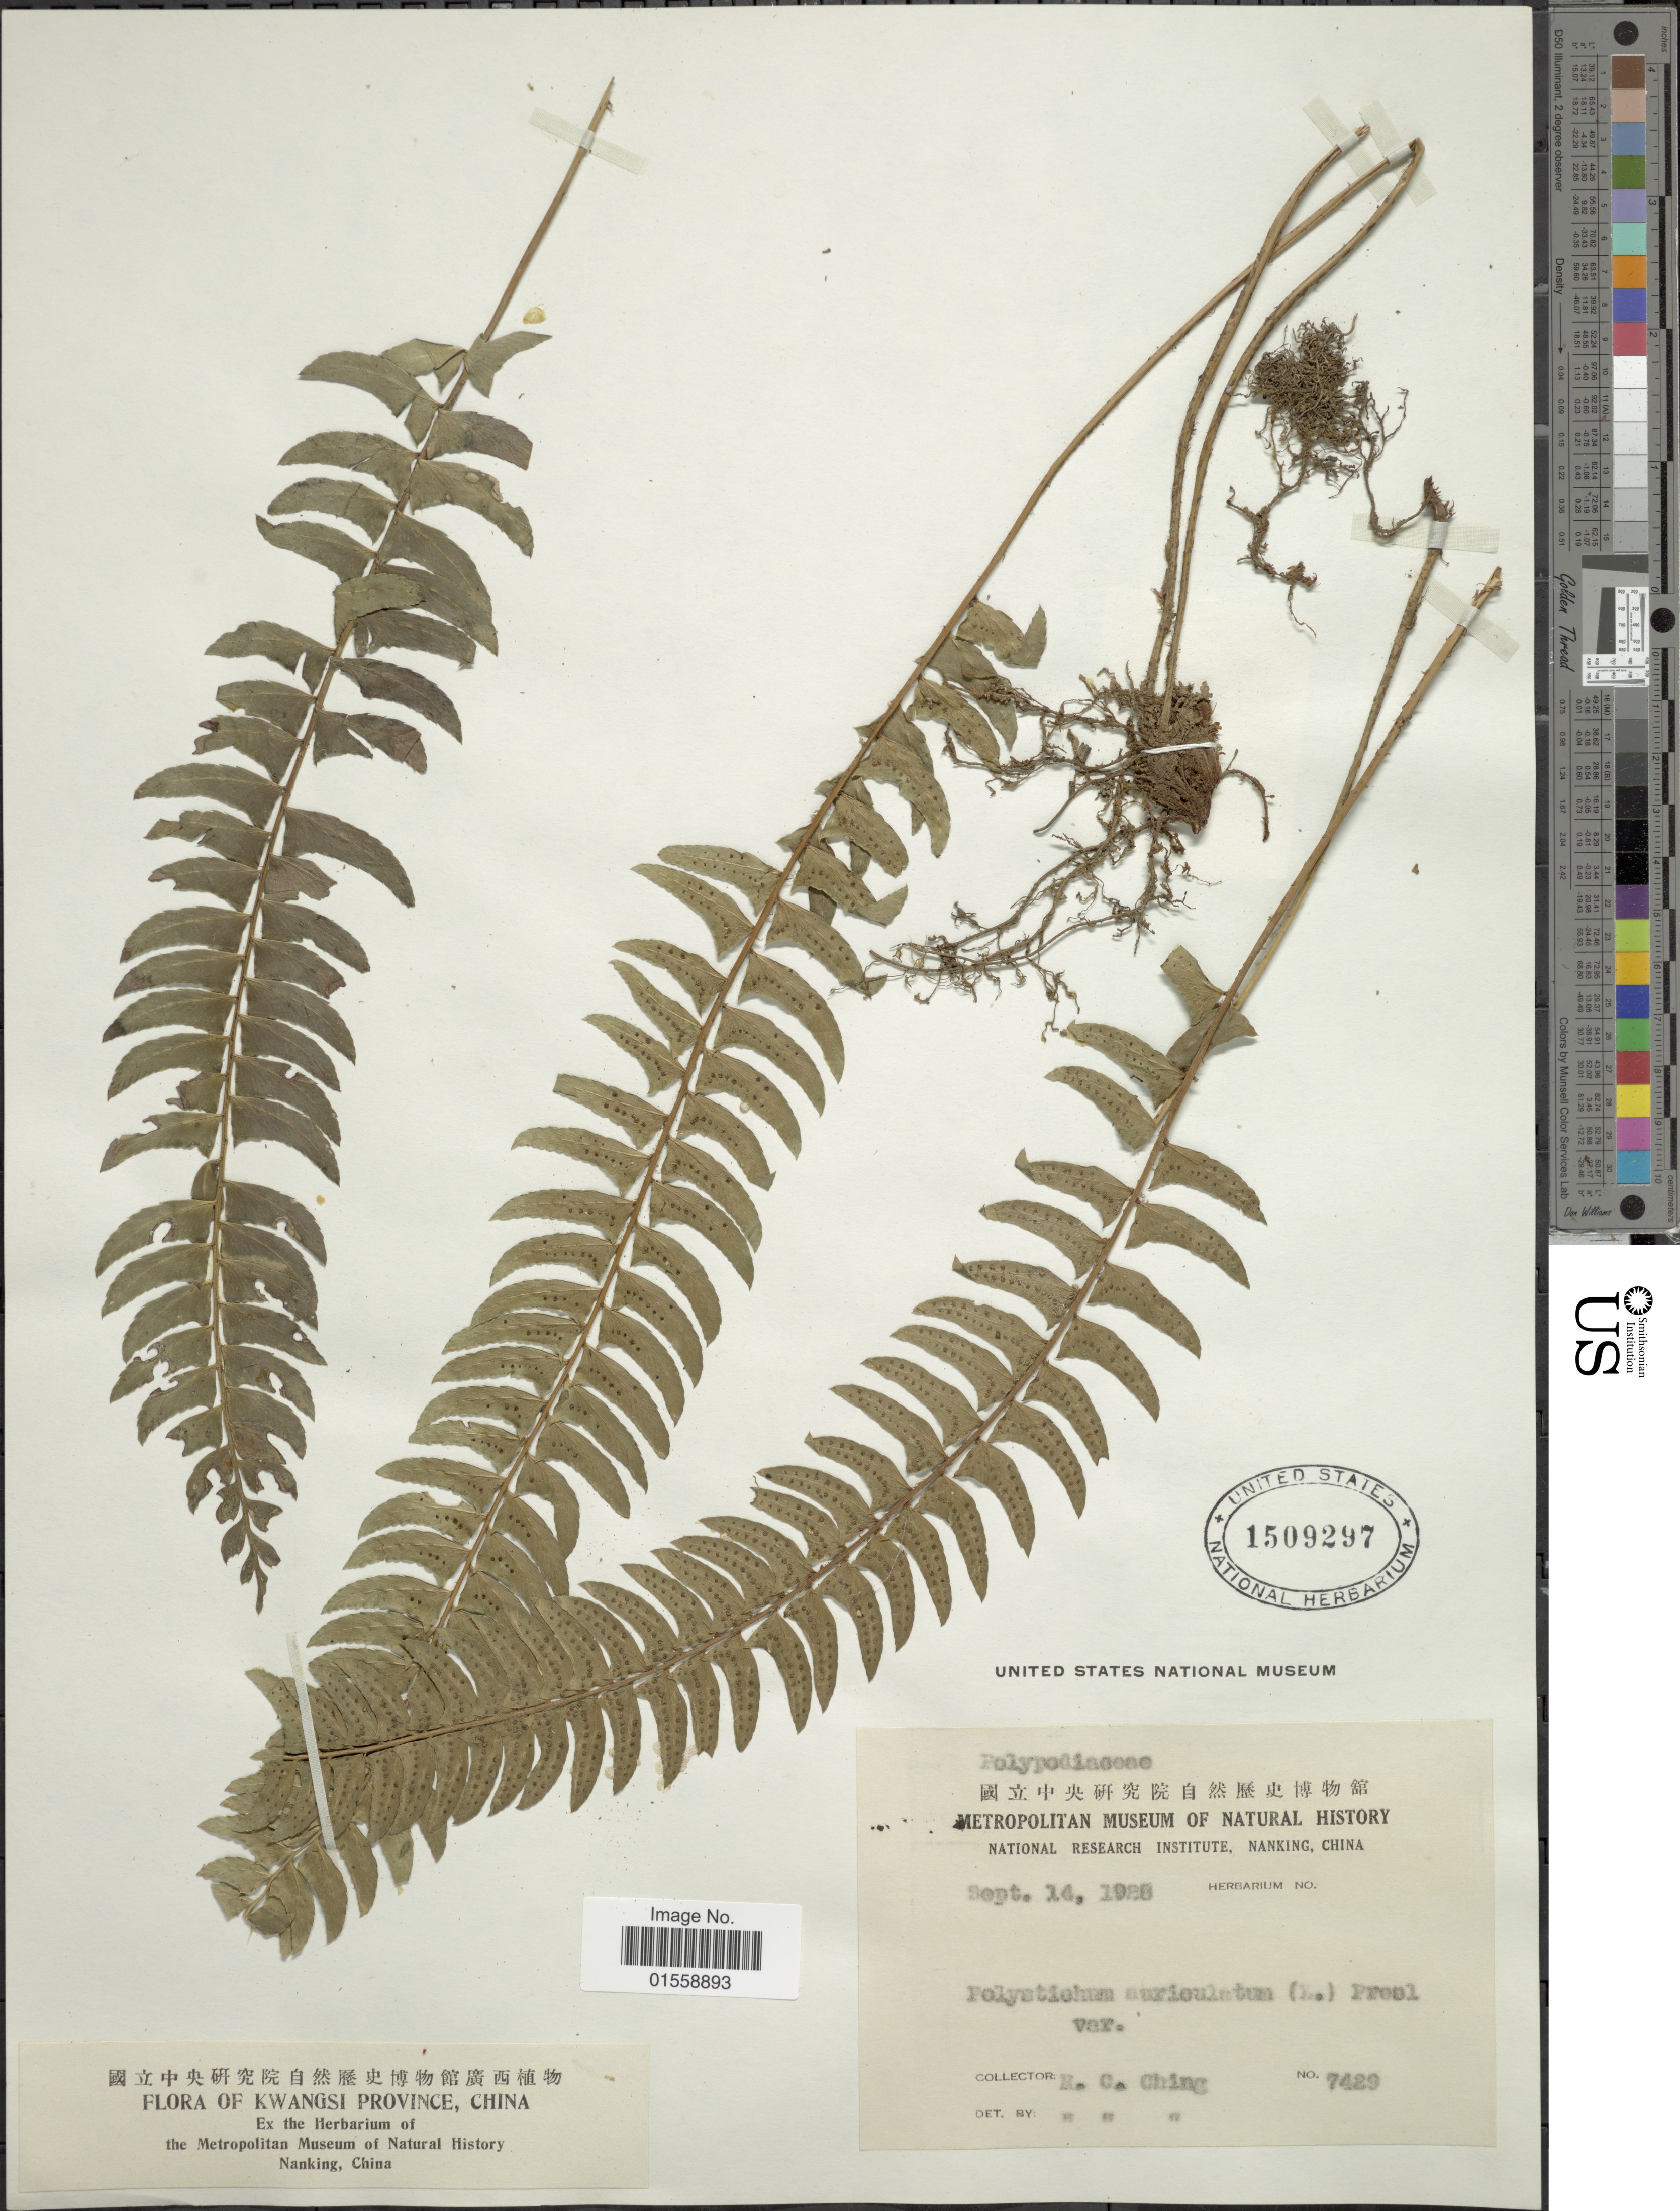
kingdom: Plantae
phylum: Tracheophyta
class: Polypodiopsida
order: Polypodiales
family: Dryopteridaceae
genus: Polystichum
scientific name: Polystichum auriculatum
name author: (L.) C. Presl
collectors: R. C. Ching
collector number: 7429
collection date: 1928-09-14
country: China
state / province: Guangxi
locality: Kwangsi Province, China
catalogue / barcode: US 1509297